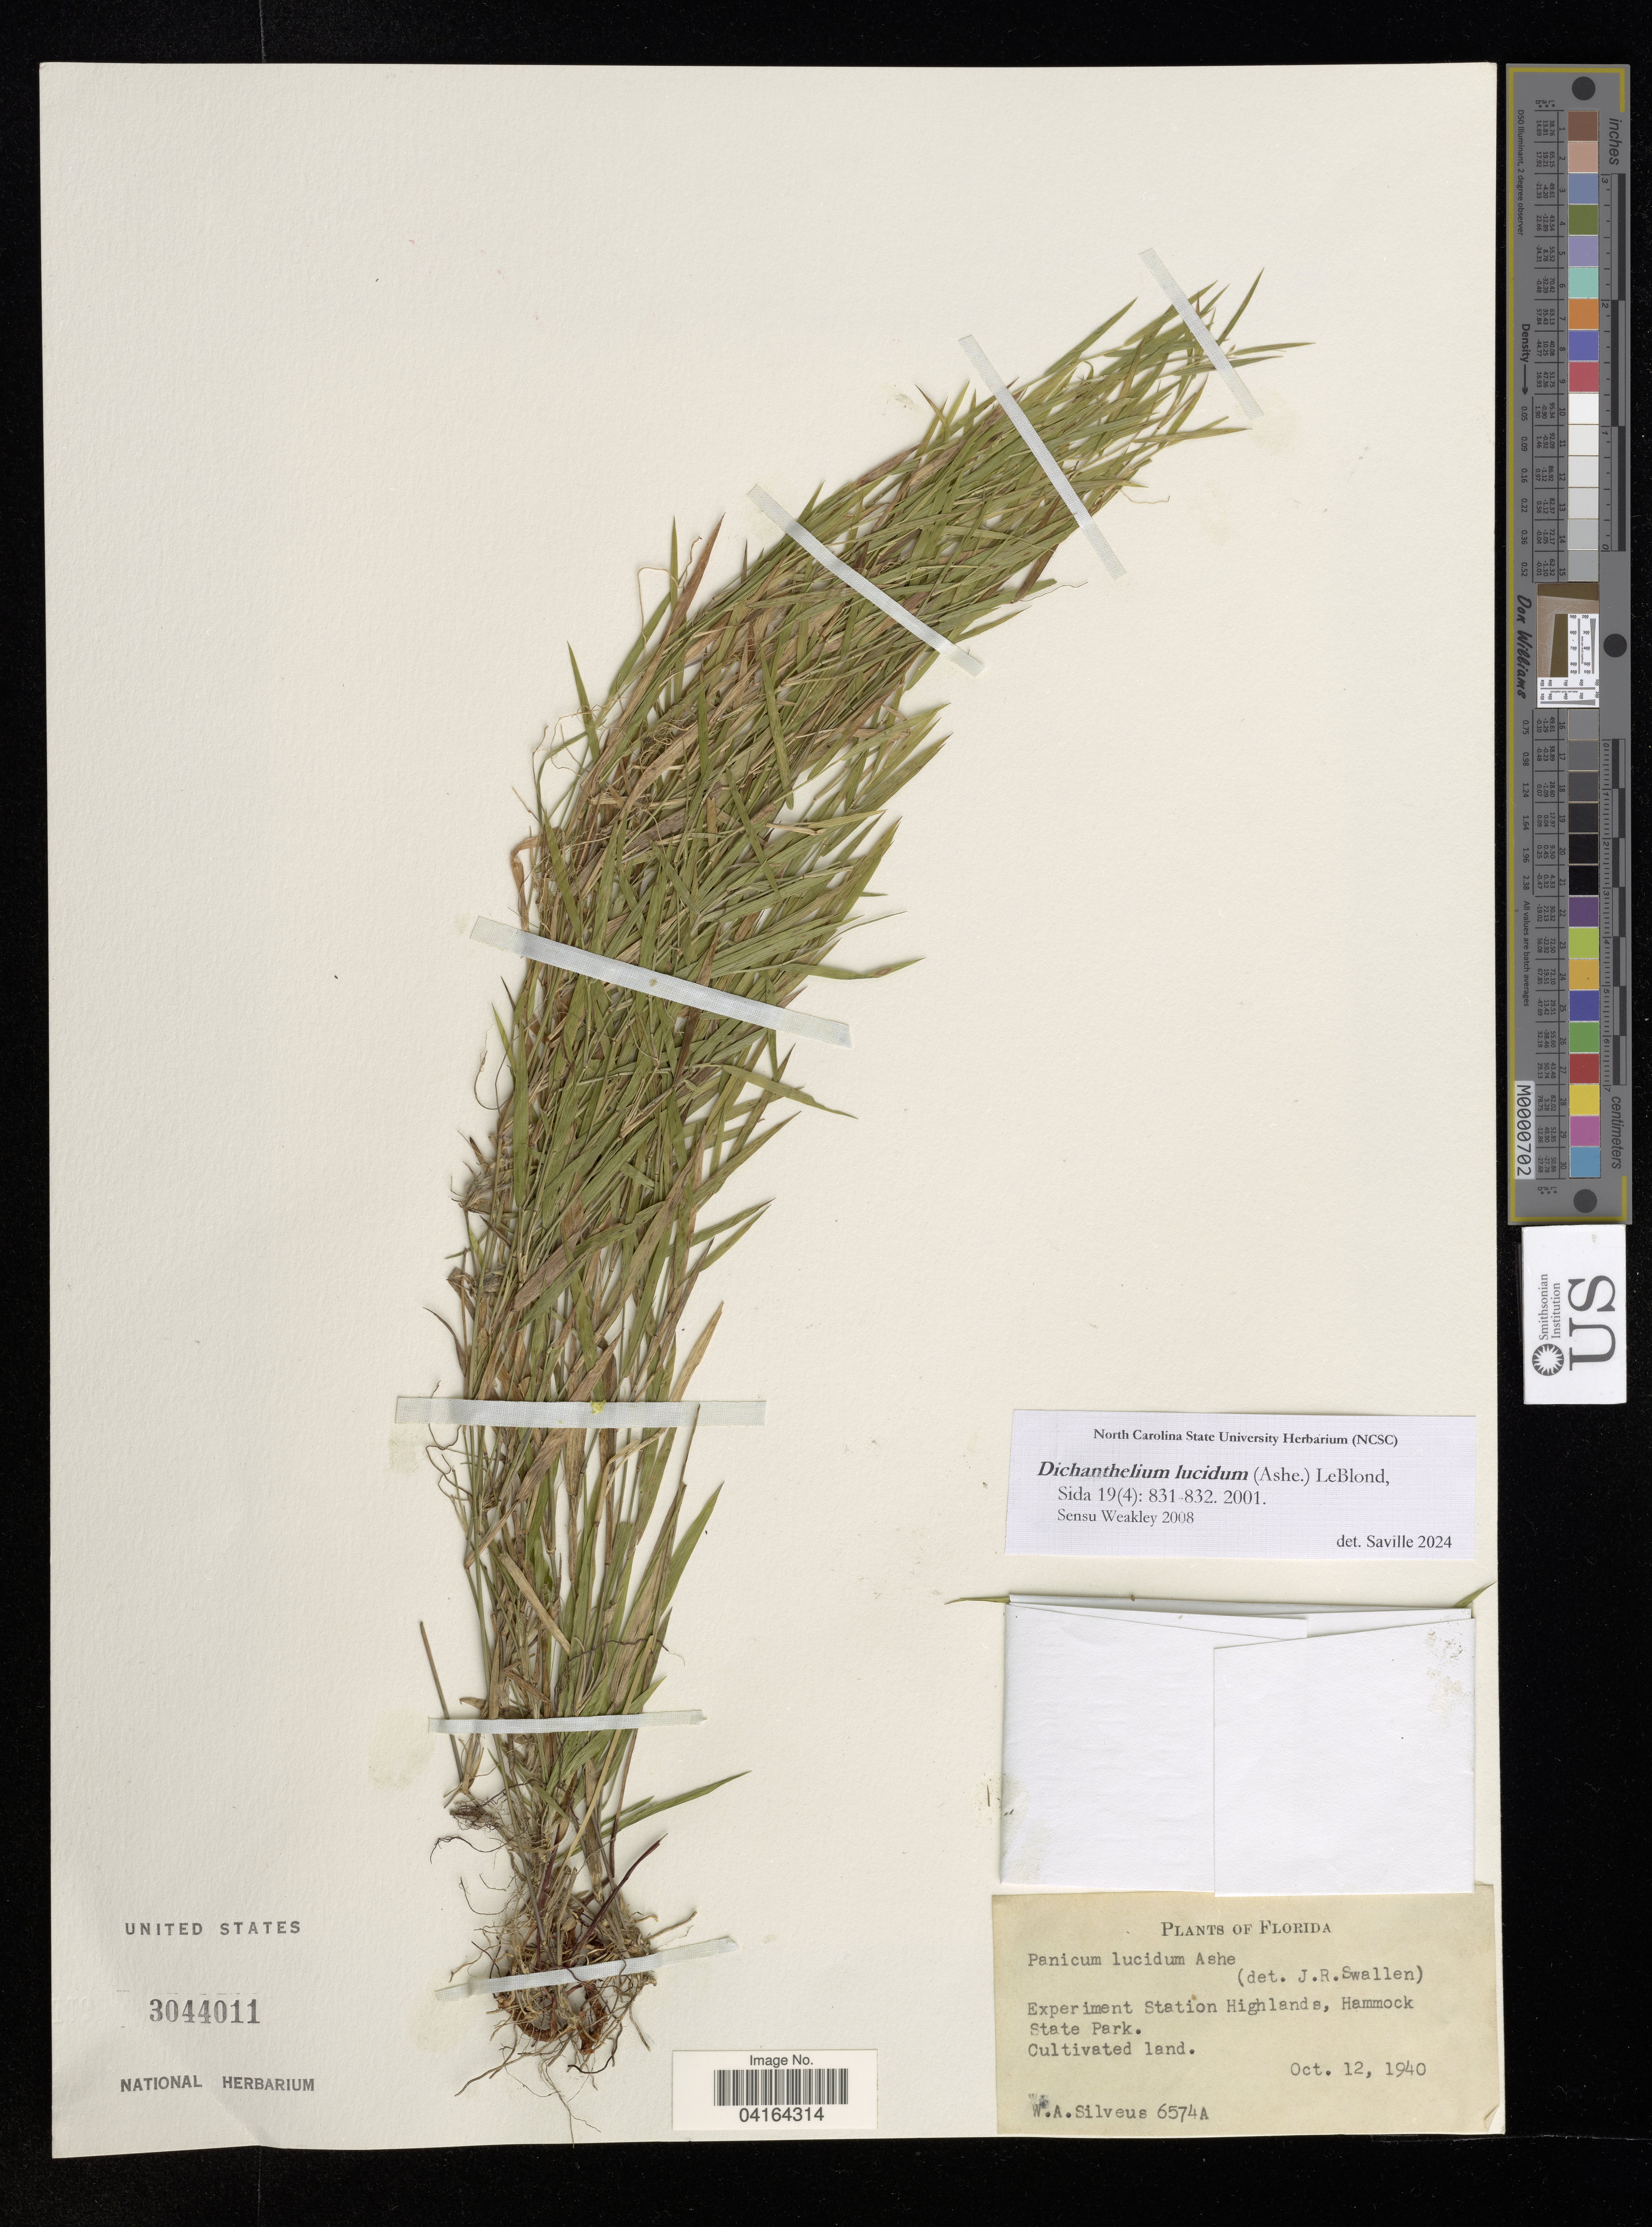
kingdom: Plantae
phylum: Tracheophyta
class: Liliopsida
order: Poales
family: Poaceae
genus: Dichanthelium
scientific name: Dichanthelium lucidum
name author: (Ashe) LeBlond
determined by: Saville, A. C., (NCSC), North Carolina State University (UNITED STATES)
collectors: W. Silveus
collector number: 6574A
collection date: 1940-10-12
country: United States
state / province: Florida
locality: Experiment Station Highlands, Hammock State Park. Cultivated land.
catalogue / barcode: US 3044011